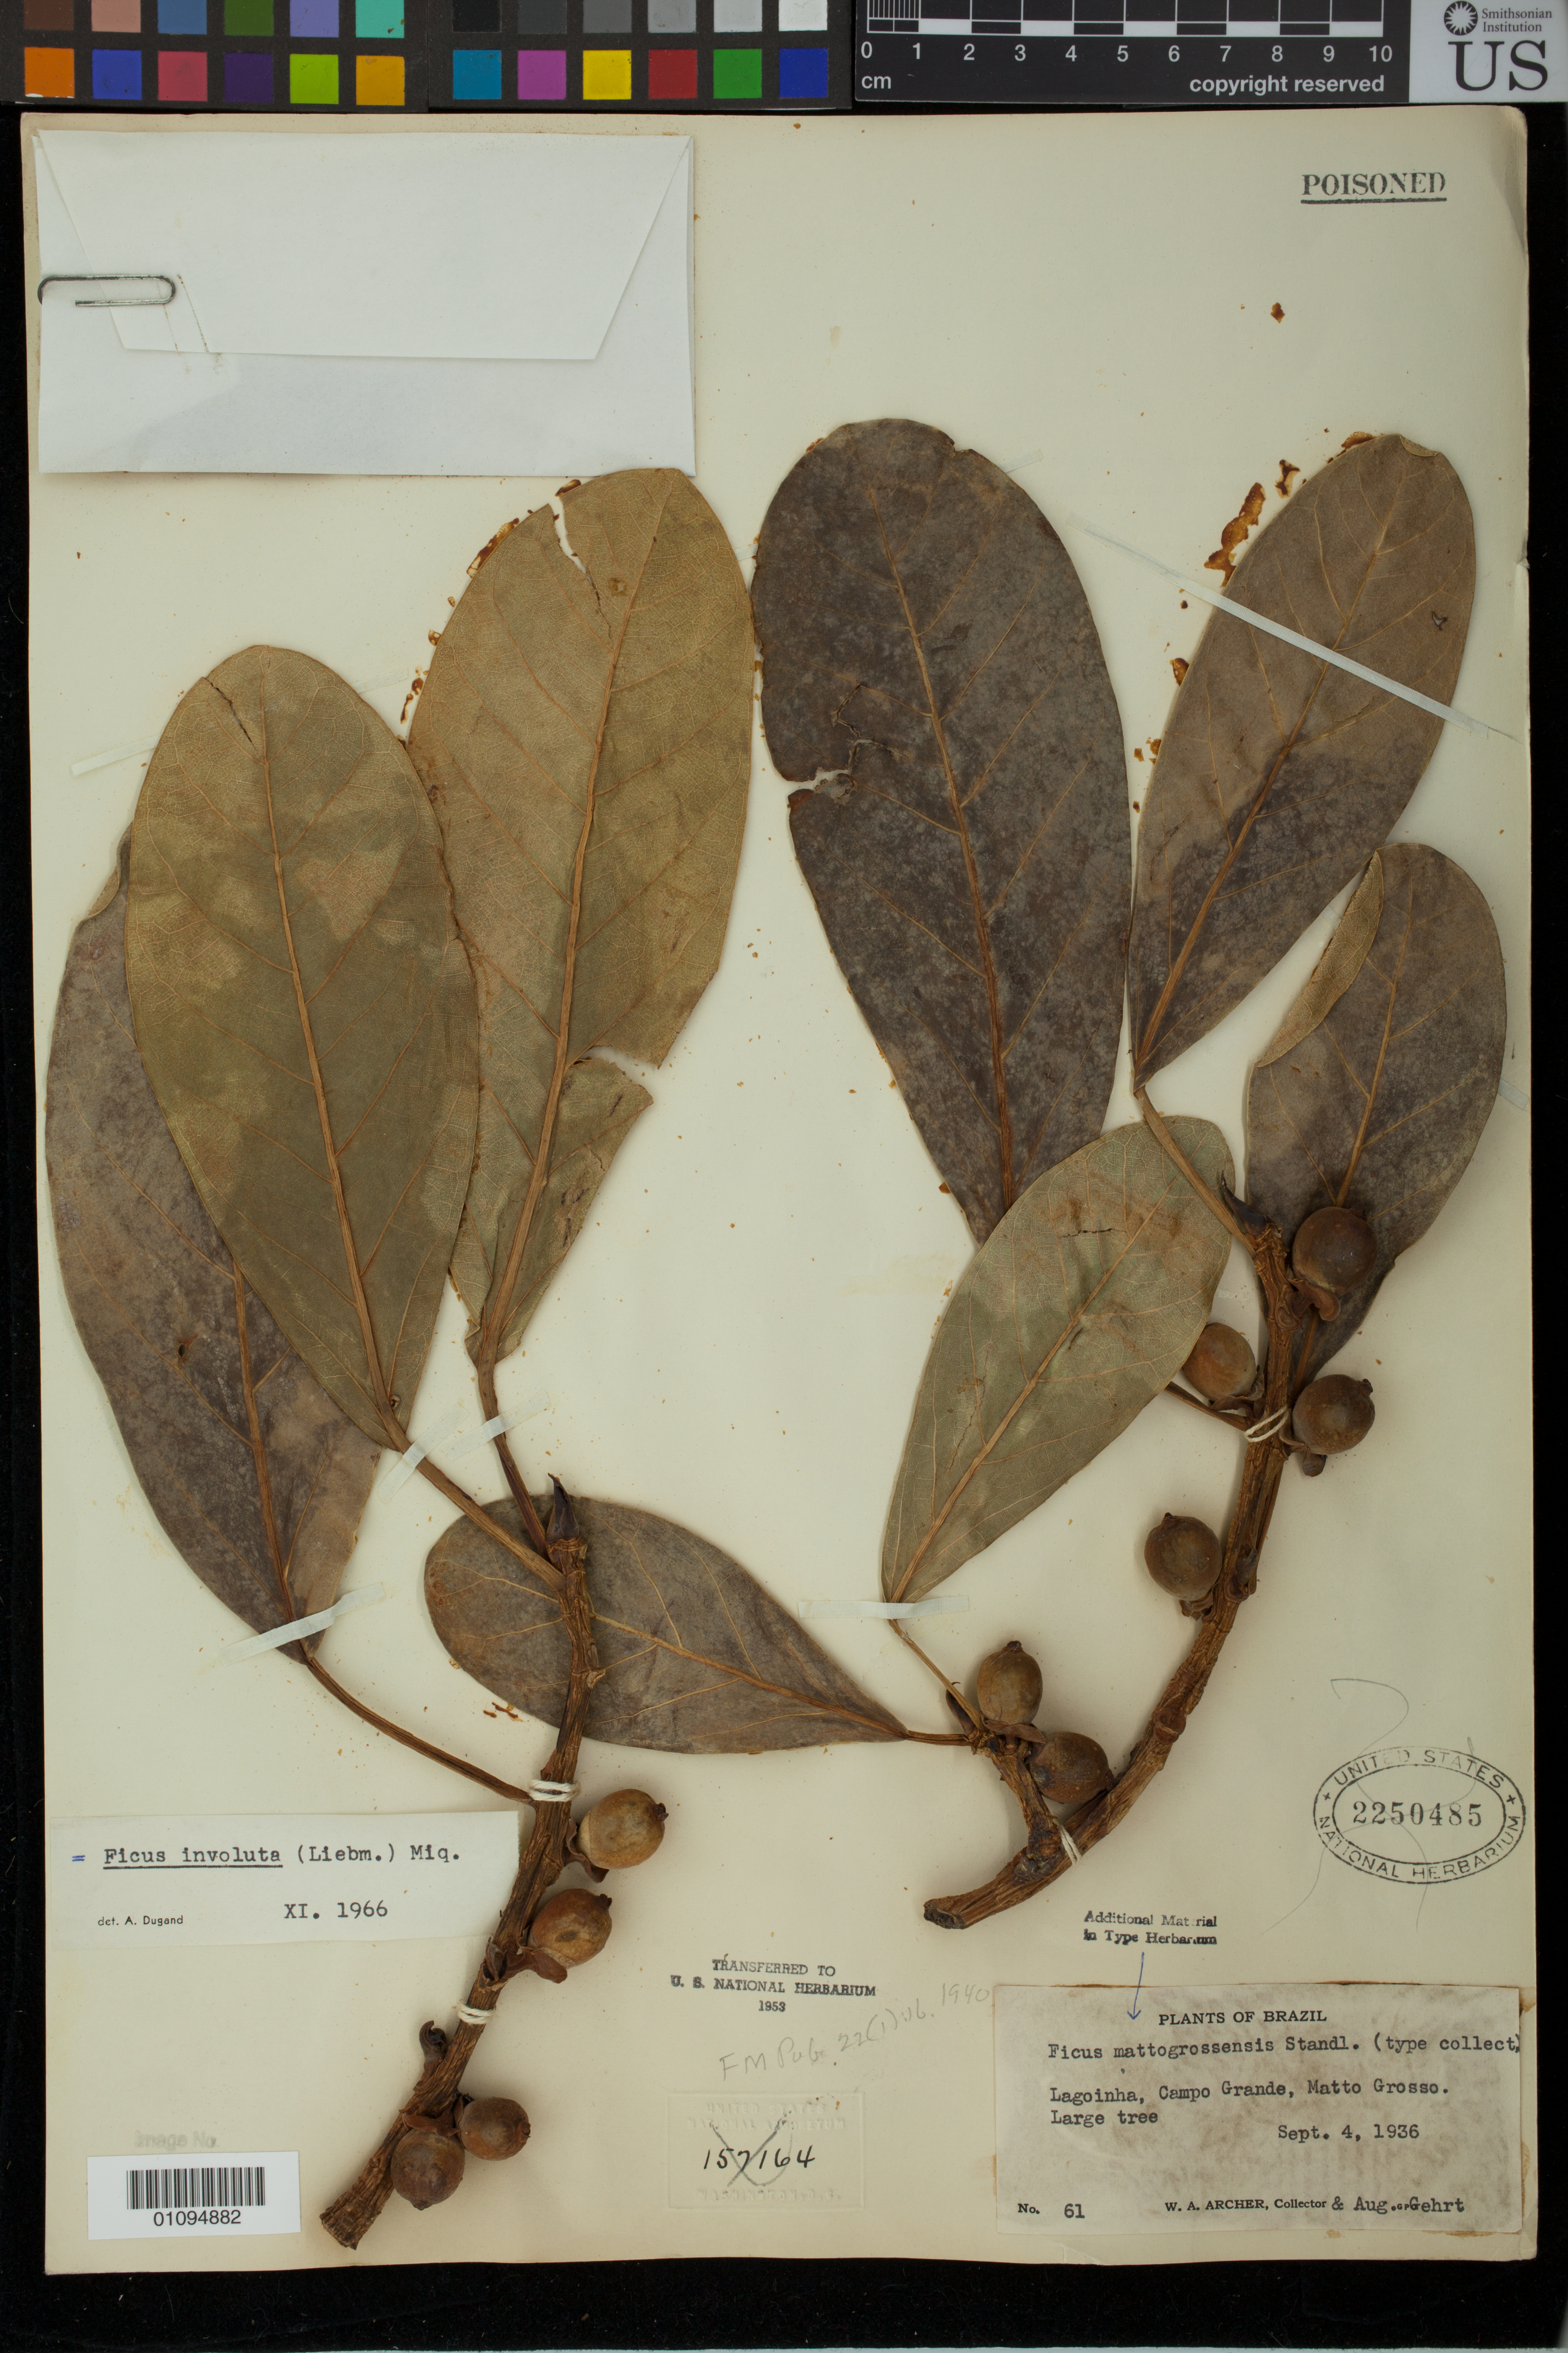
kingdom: Plantae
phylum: Tracheophyta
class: Magnoliopsida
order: Rosales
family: Moraceae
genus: Ficus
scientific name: Ficus mattogrossensis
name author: Standl.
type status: Isotype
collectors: W. A. Archer & A. Gehrt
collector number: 61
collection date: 1936-09-04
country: Brazil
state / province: Mato Grosso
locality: Lagoinha, Campo Grande.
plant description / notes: Sheet number is crossed out with a pencil, but I used it anyway; no other US Herbarium sheet number on sheet.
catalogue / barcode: US 2250485